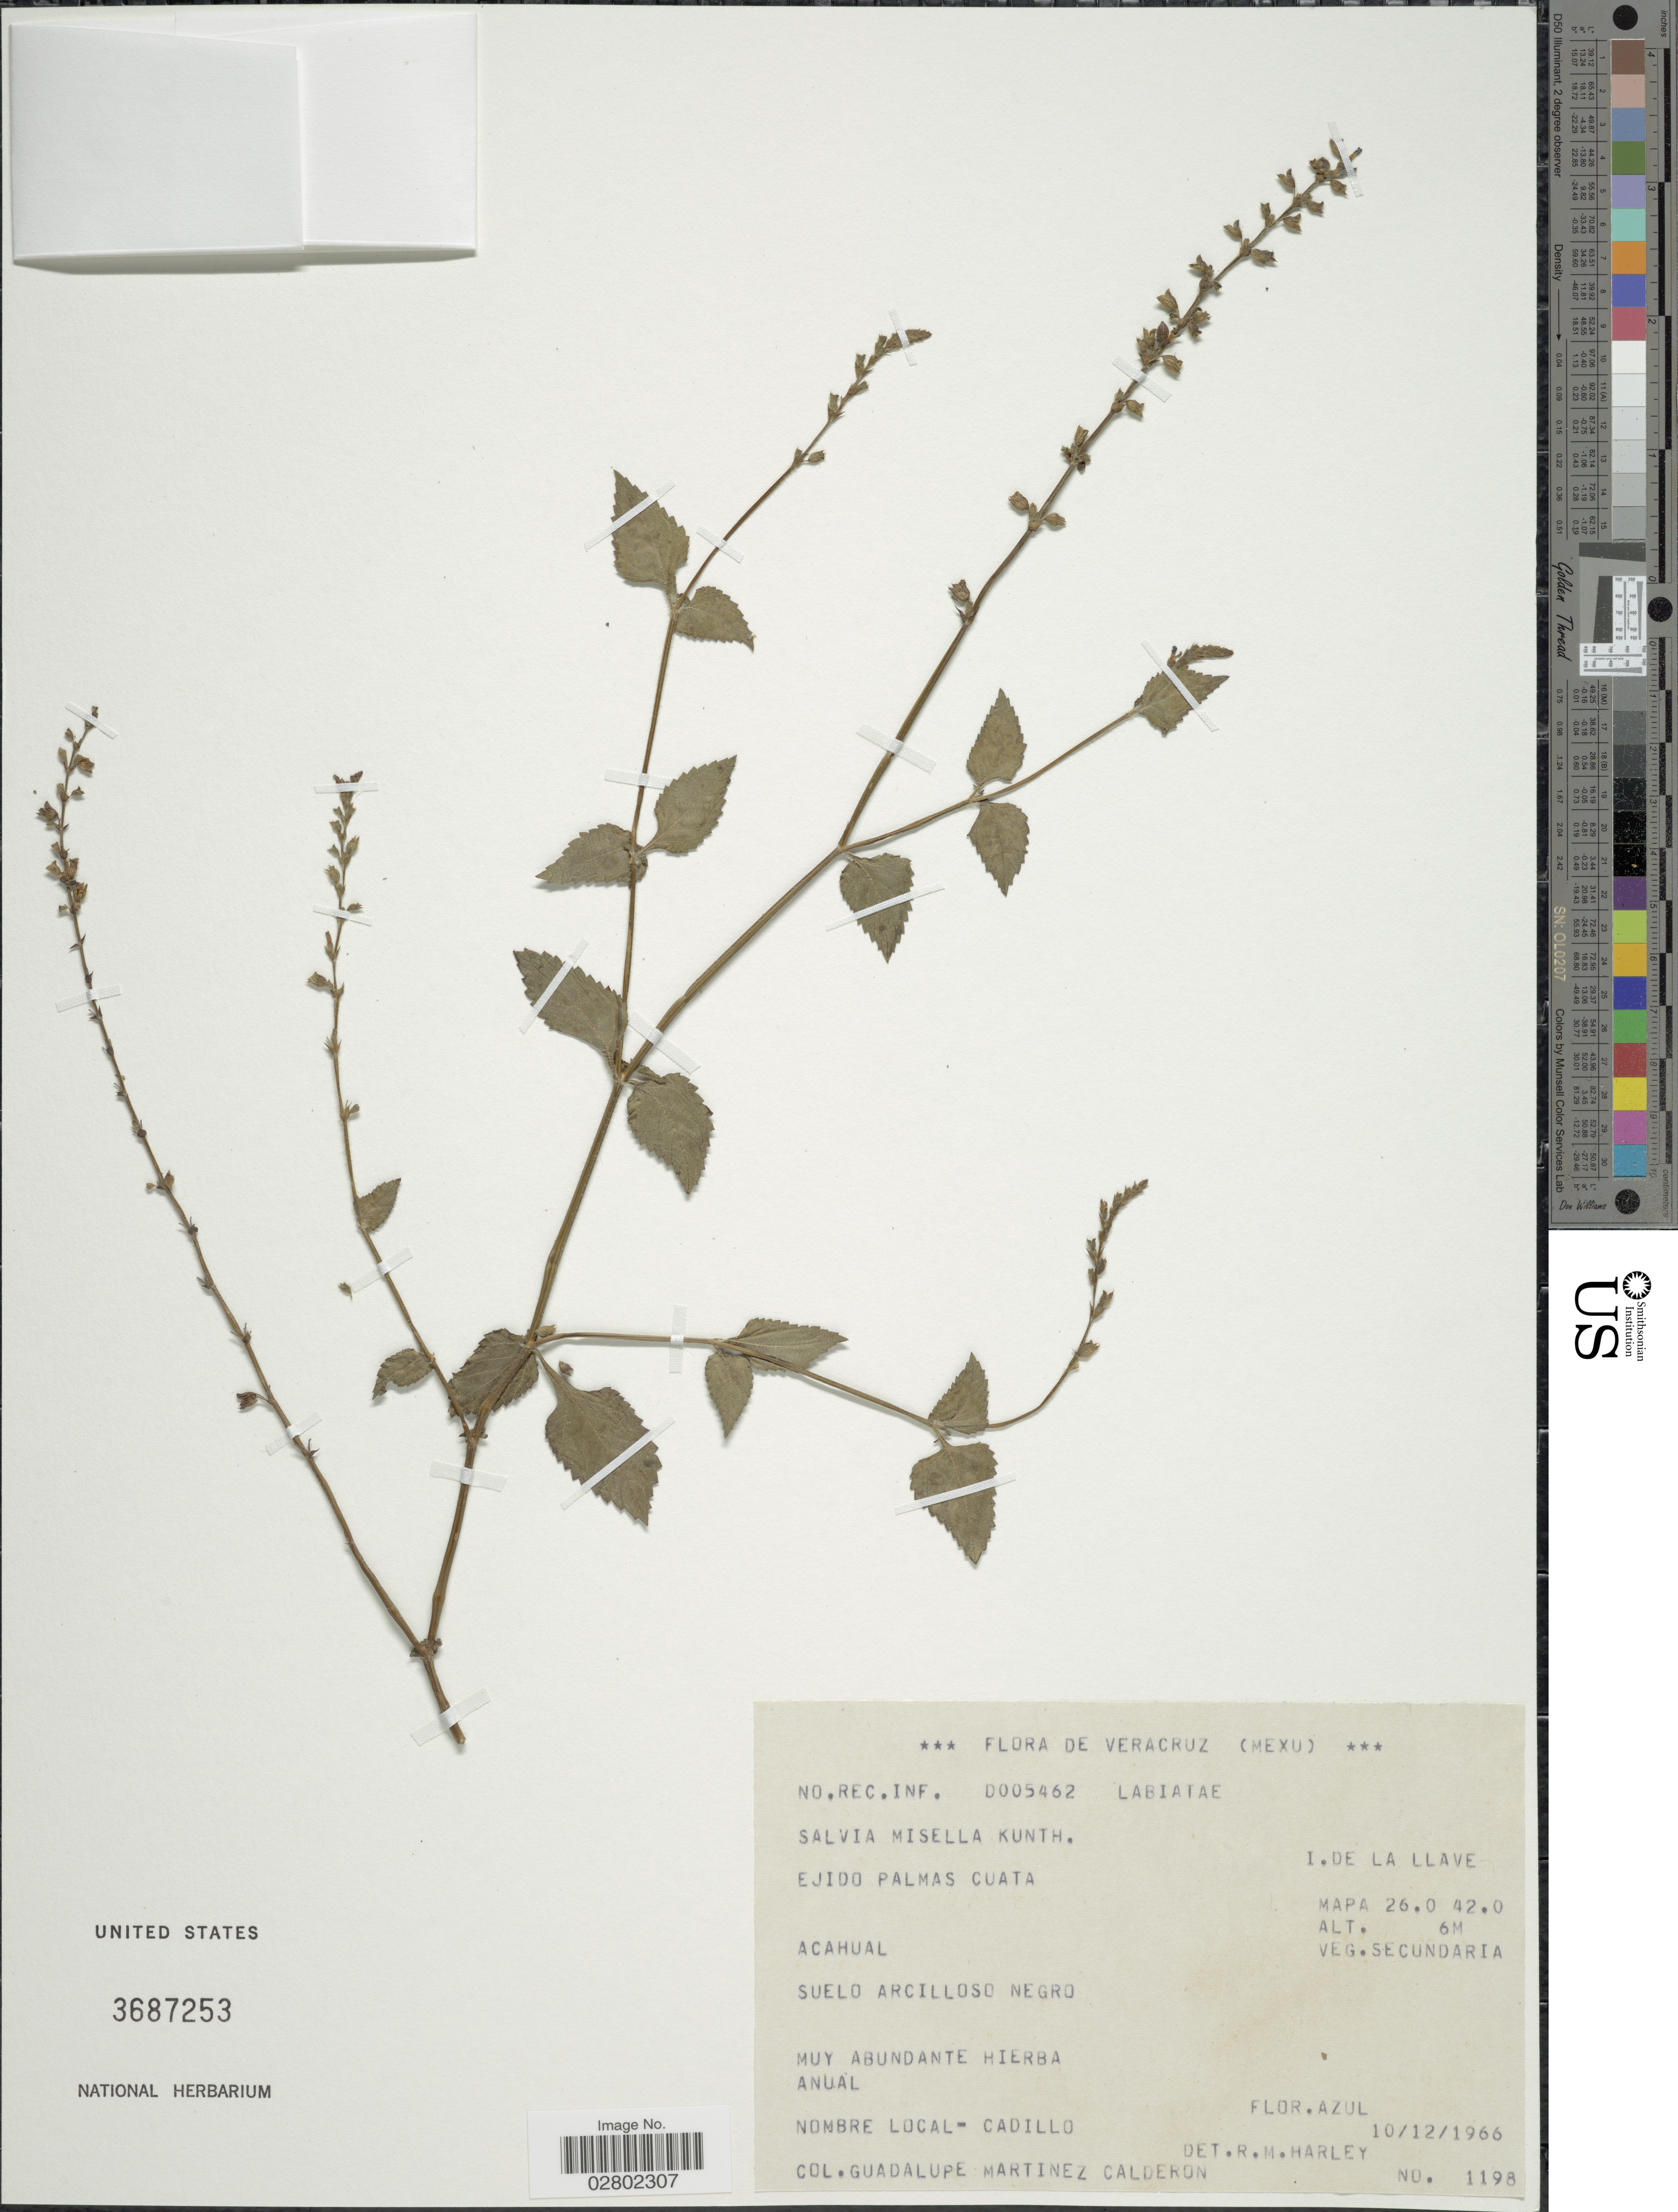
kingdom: Plantae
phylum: Tracheophyta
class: Magnoliopsida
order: Lamiales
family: Lamiaceae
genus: Salvia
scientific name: Salvia misella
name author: Kunth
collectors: G. Martinez-C.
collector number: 1198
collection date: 1966-12-10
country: Mexico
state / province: Veracruz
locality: Veracruz (Mexu), Ejido Palmas Cuata, Acahual, . de la Llave, Mapa 26.0 42.0.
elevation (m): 6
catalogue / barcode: US 2687253